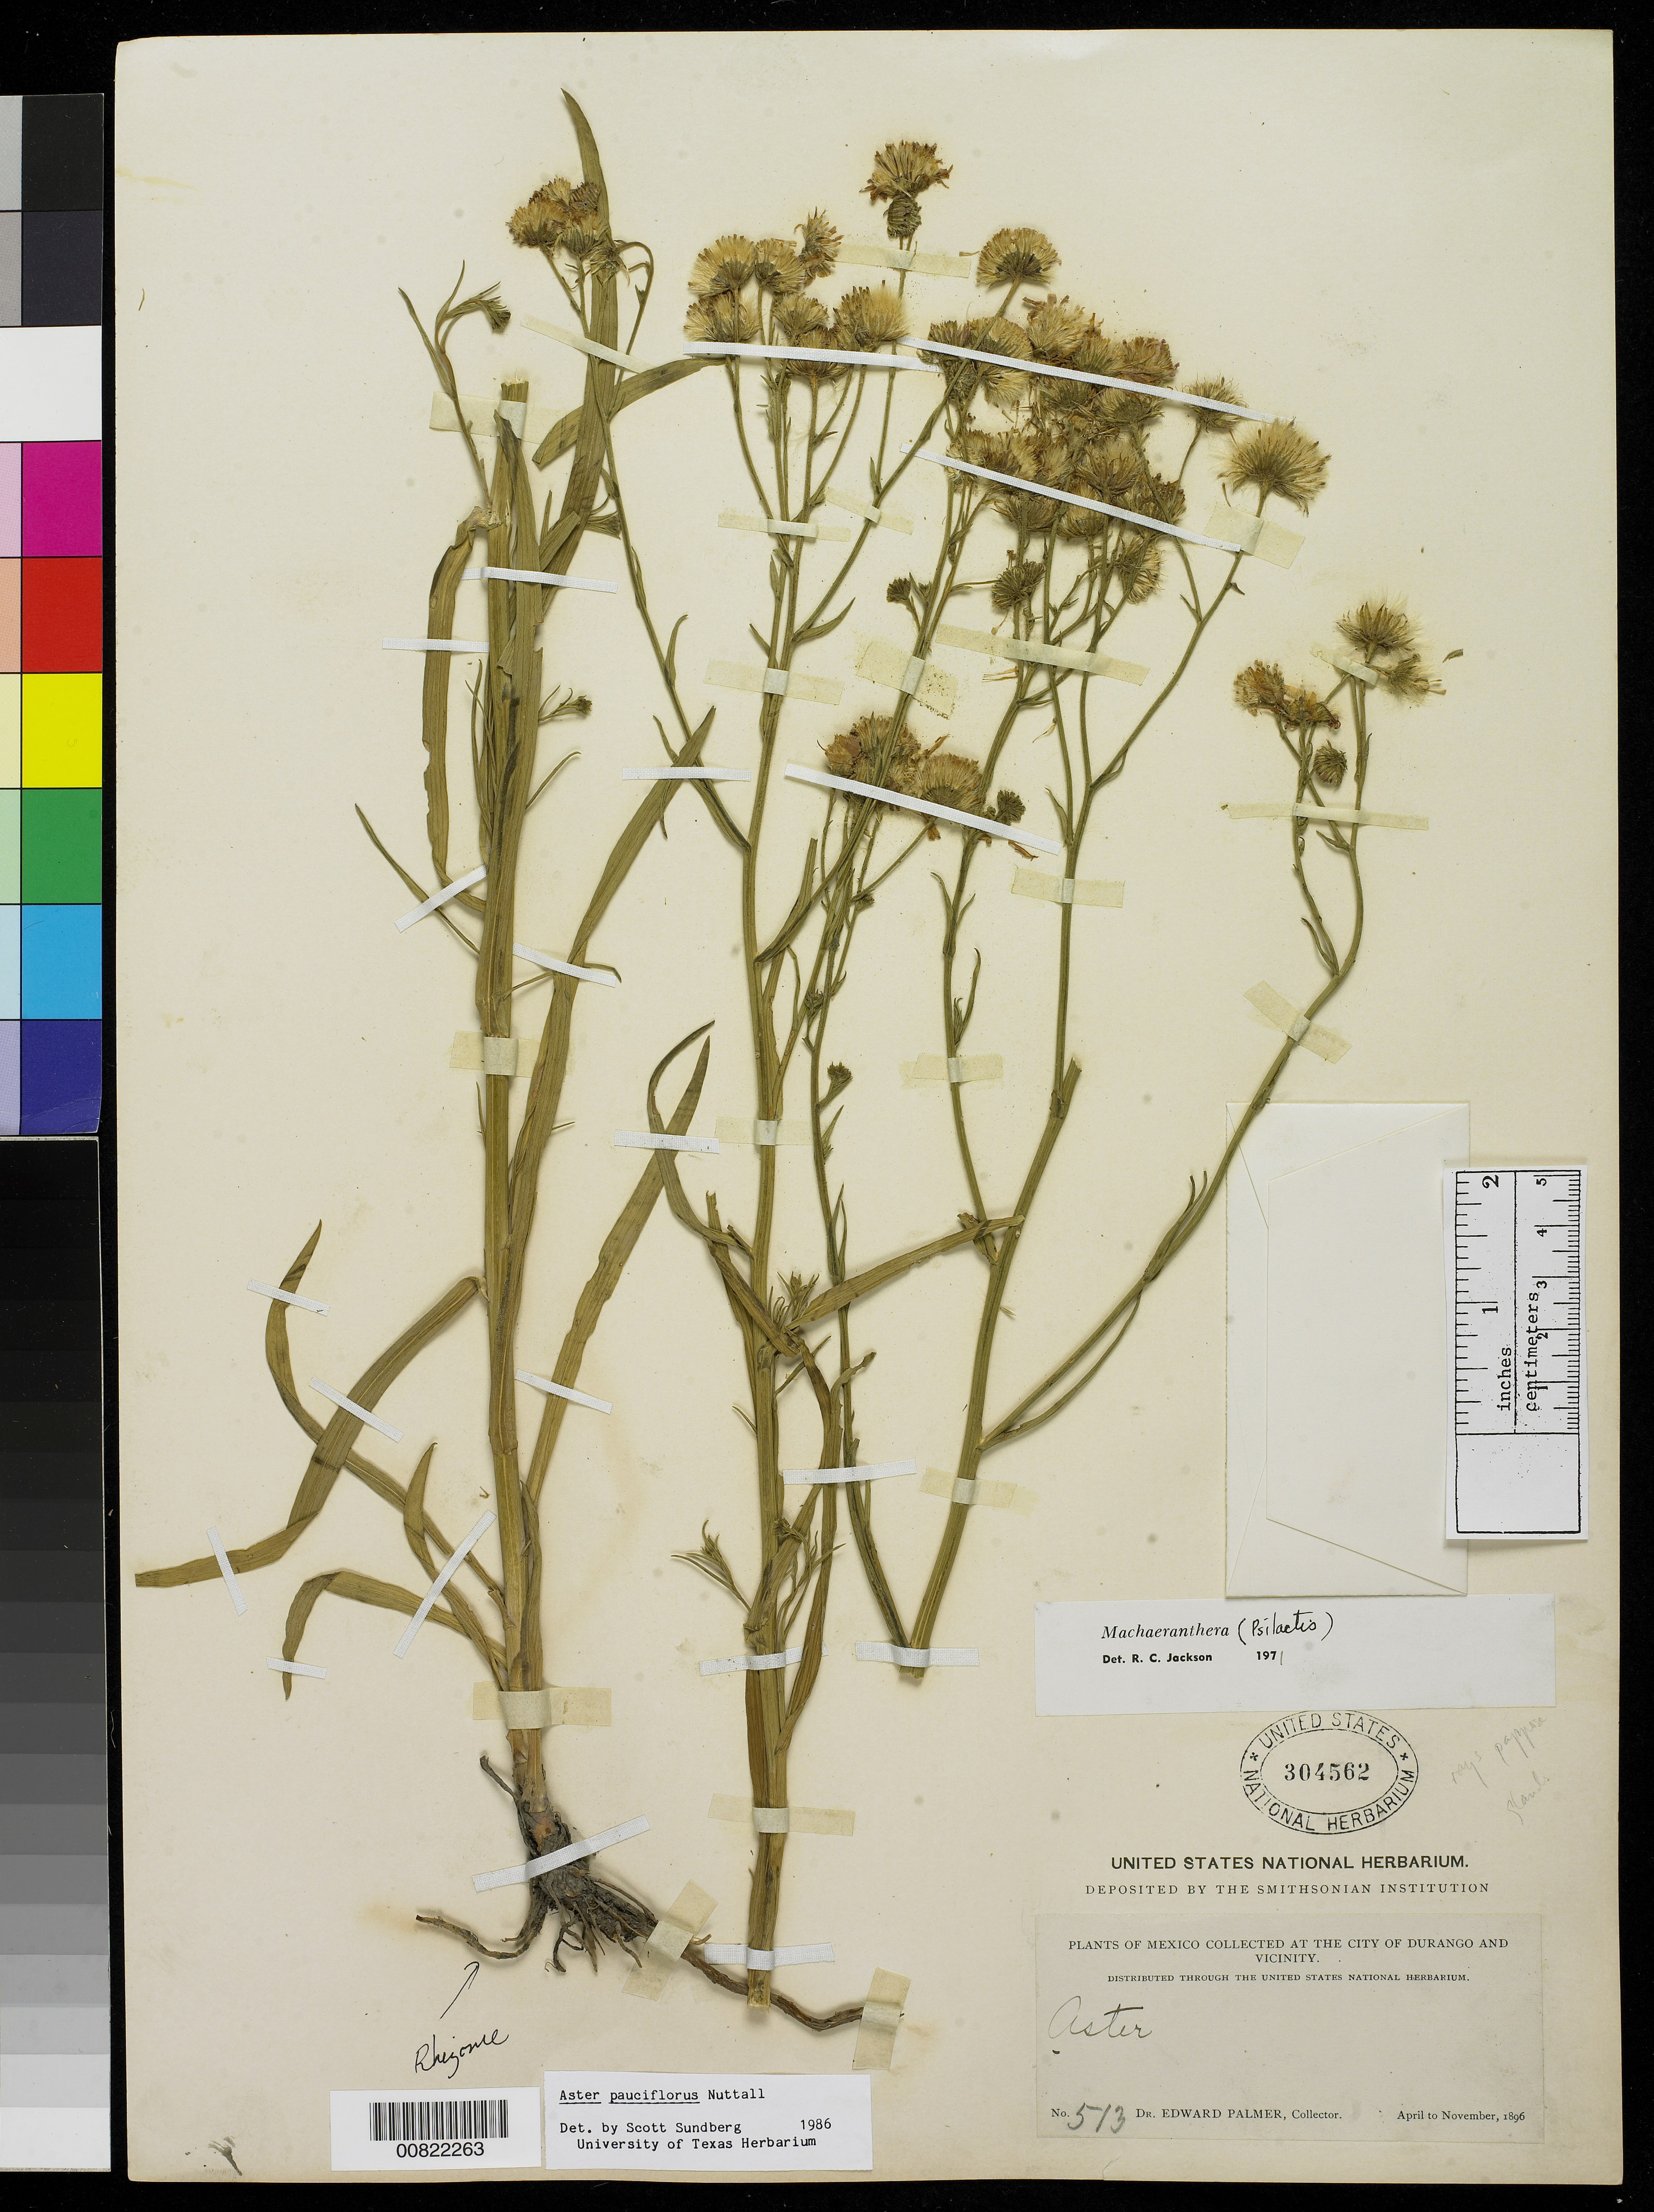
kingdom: Plantae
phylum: Tracheophyta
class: Magnoliopsida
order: Asterales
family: Asteraceae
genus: Almutaster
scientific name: Almutaster pauciflorus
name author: (Nutt.) Á. Löve & D. Löve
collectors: E. Palmer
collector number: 513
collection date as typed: Apr 1896 to -- Nov 1896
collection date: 1896-04/1896-11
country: Mexico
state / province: Durango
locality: City of Durango and vicinity.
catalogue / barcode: US 304562